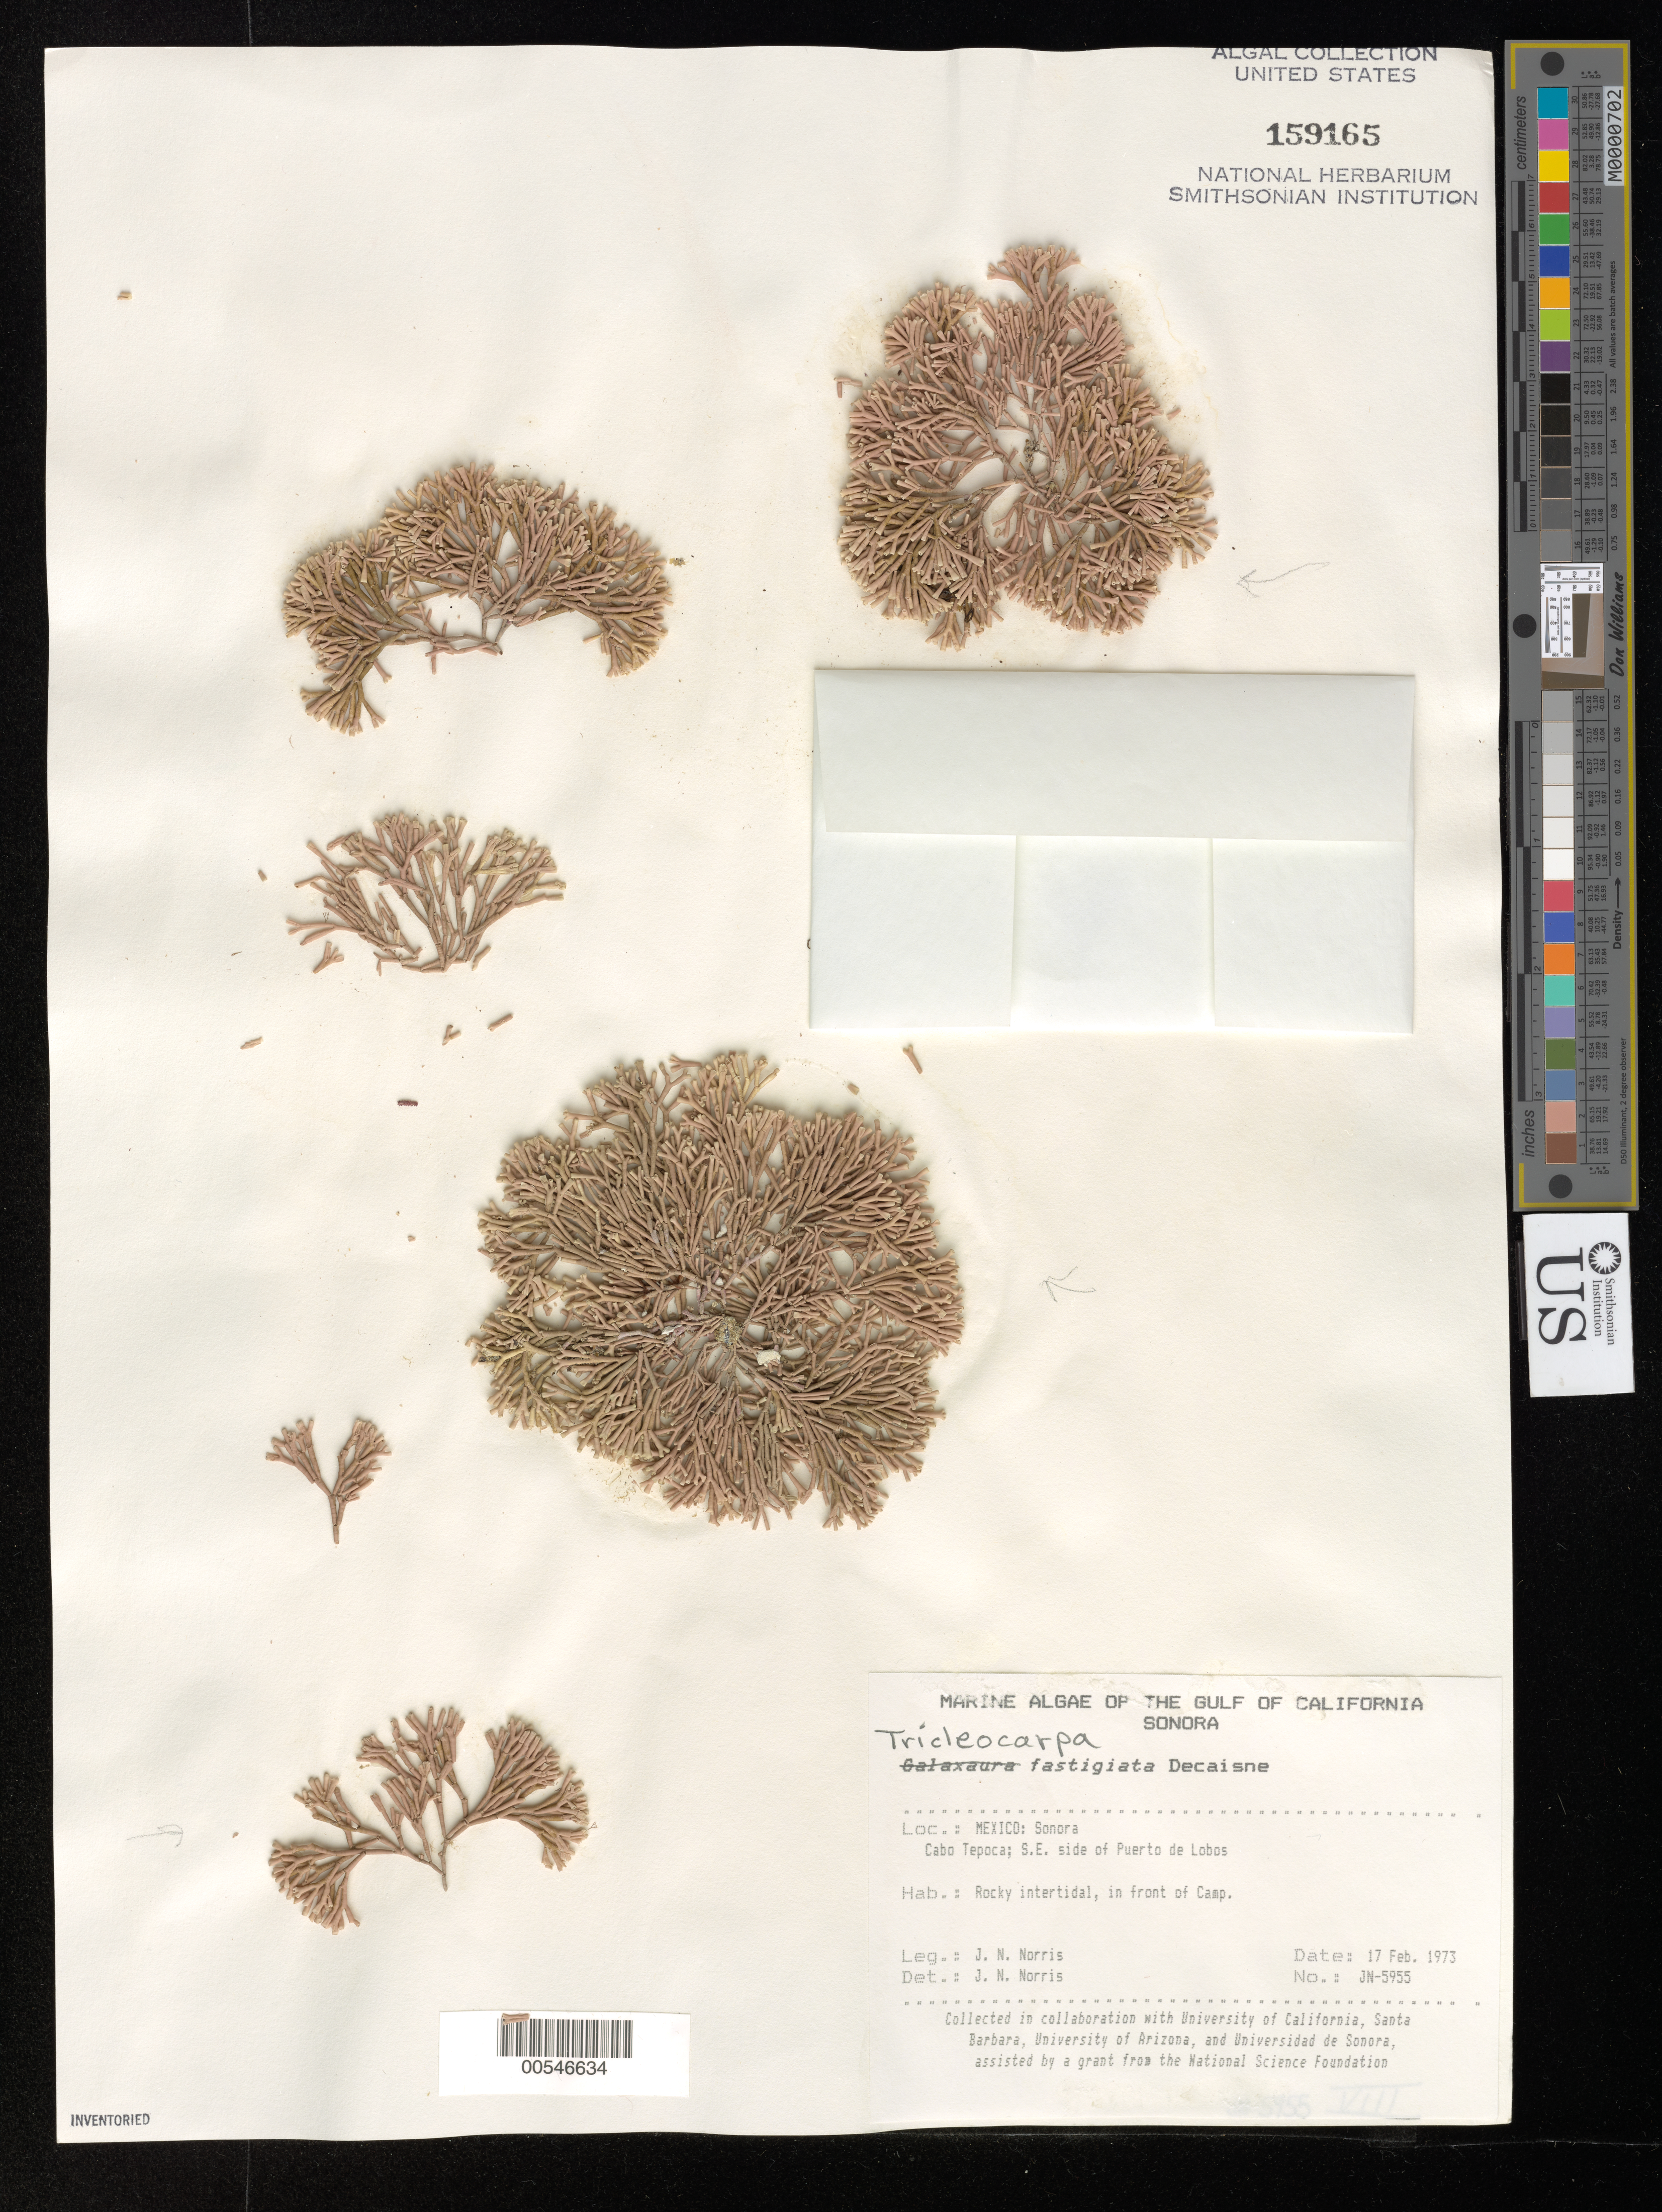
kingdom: Plantae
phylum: Rhodophyta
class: Florideophyceae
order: Nemaliales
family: Galaxauraceae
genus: Tricleocarpa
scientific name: Tricleocarpa fastigiata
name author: (Decne.) Huisman et al.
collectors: J. N. Norris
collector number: JN-5955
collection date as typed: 17 Feb 1973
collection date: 1973-02-17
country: Mexico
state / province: Sonora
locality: Cabo Tepoca, Puerto de Lobos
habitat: Rocky intertidal, in front of Camp.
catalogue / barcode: US 159165